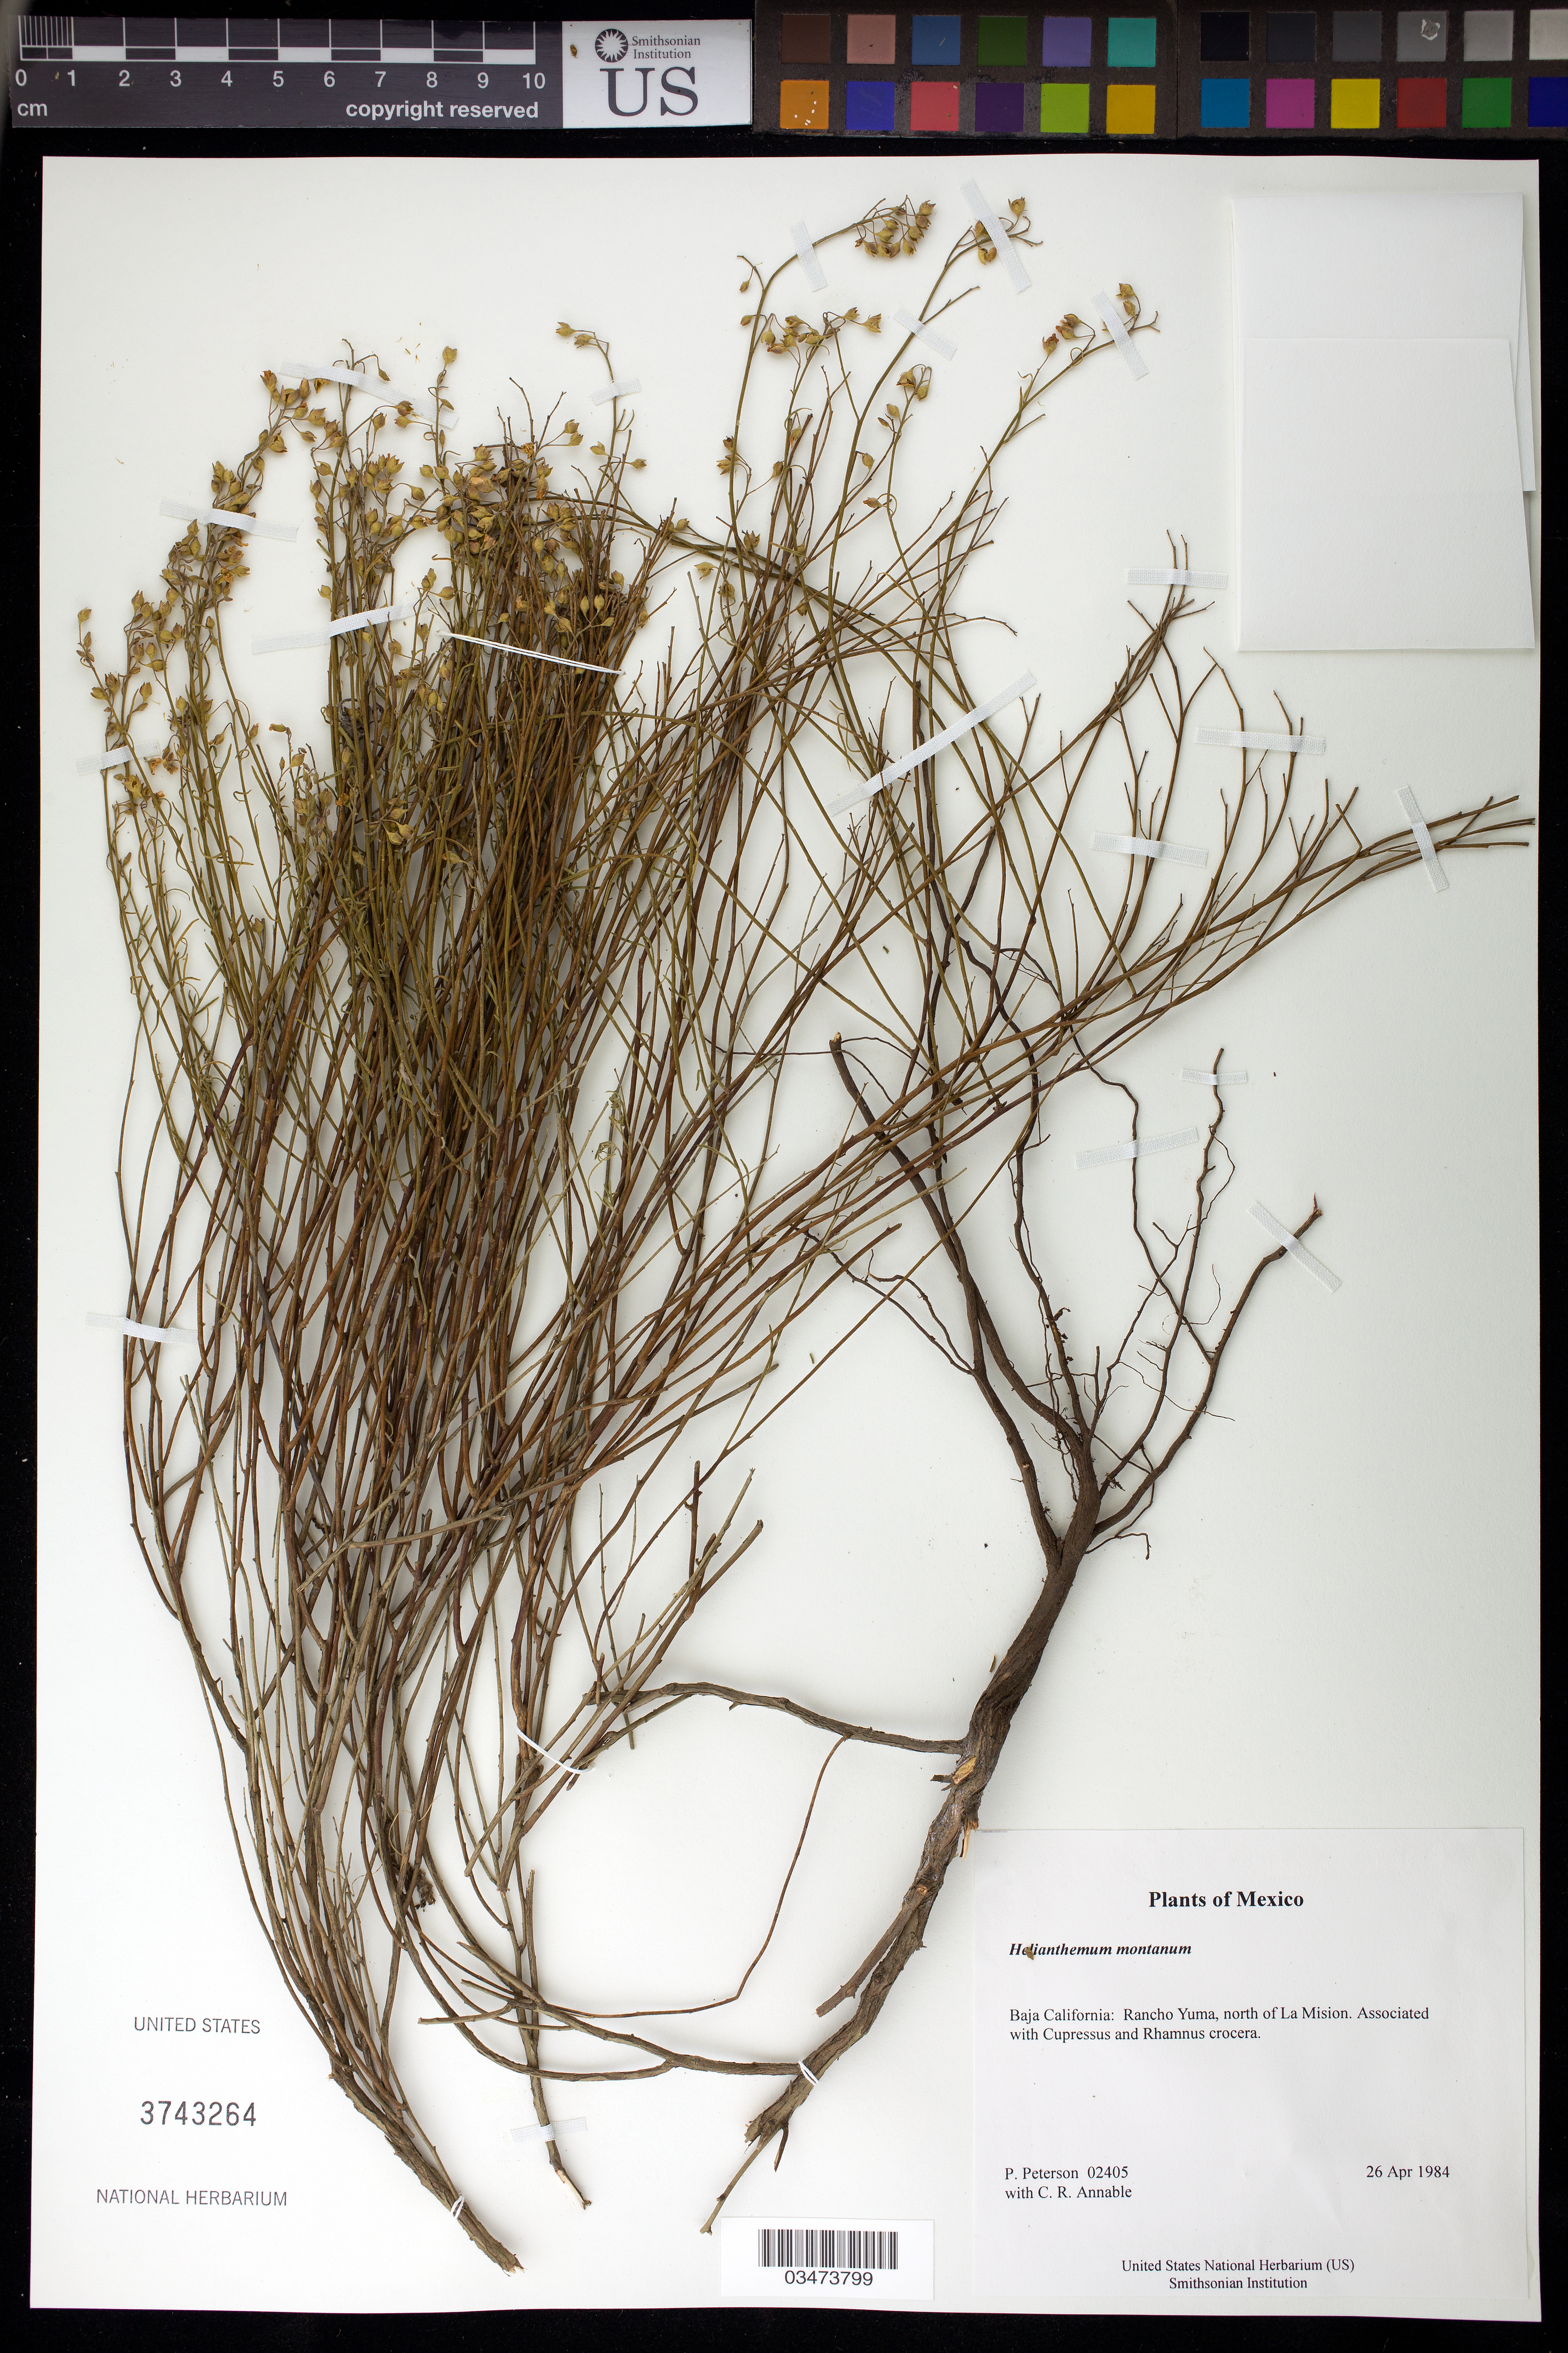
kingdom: Plantae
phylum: Tracheophyta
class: Magnoliopsida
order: Malvales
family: Cistaceae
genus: Helianthemum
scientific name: Helianthemum montanum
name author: Vis.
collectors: P. M. Peterson & C. R. Annable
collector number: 02405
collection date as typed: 26 Apr 1984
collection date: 1984-04-26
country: Mexico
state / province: Baja California Norte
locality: Rancho Yuma, north of La Mision.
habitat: Associated with Cupressus and Rhamnus crocera.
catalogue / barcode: US 3743264